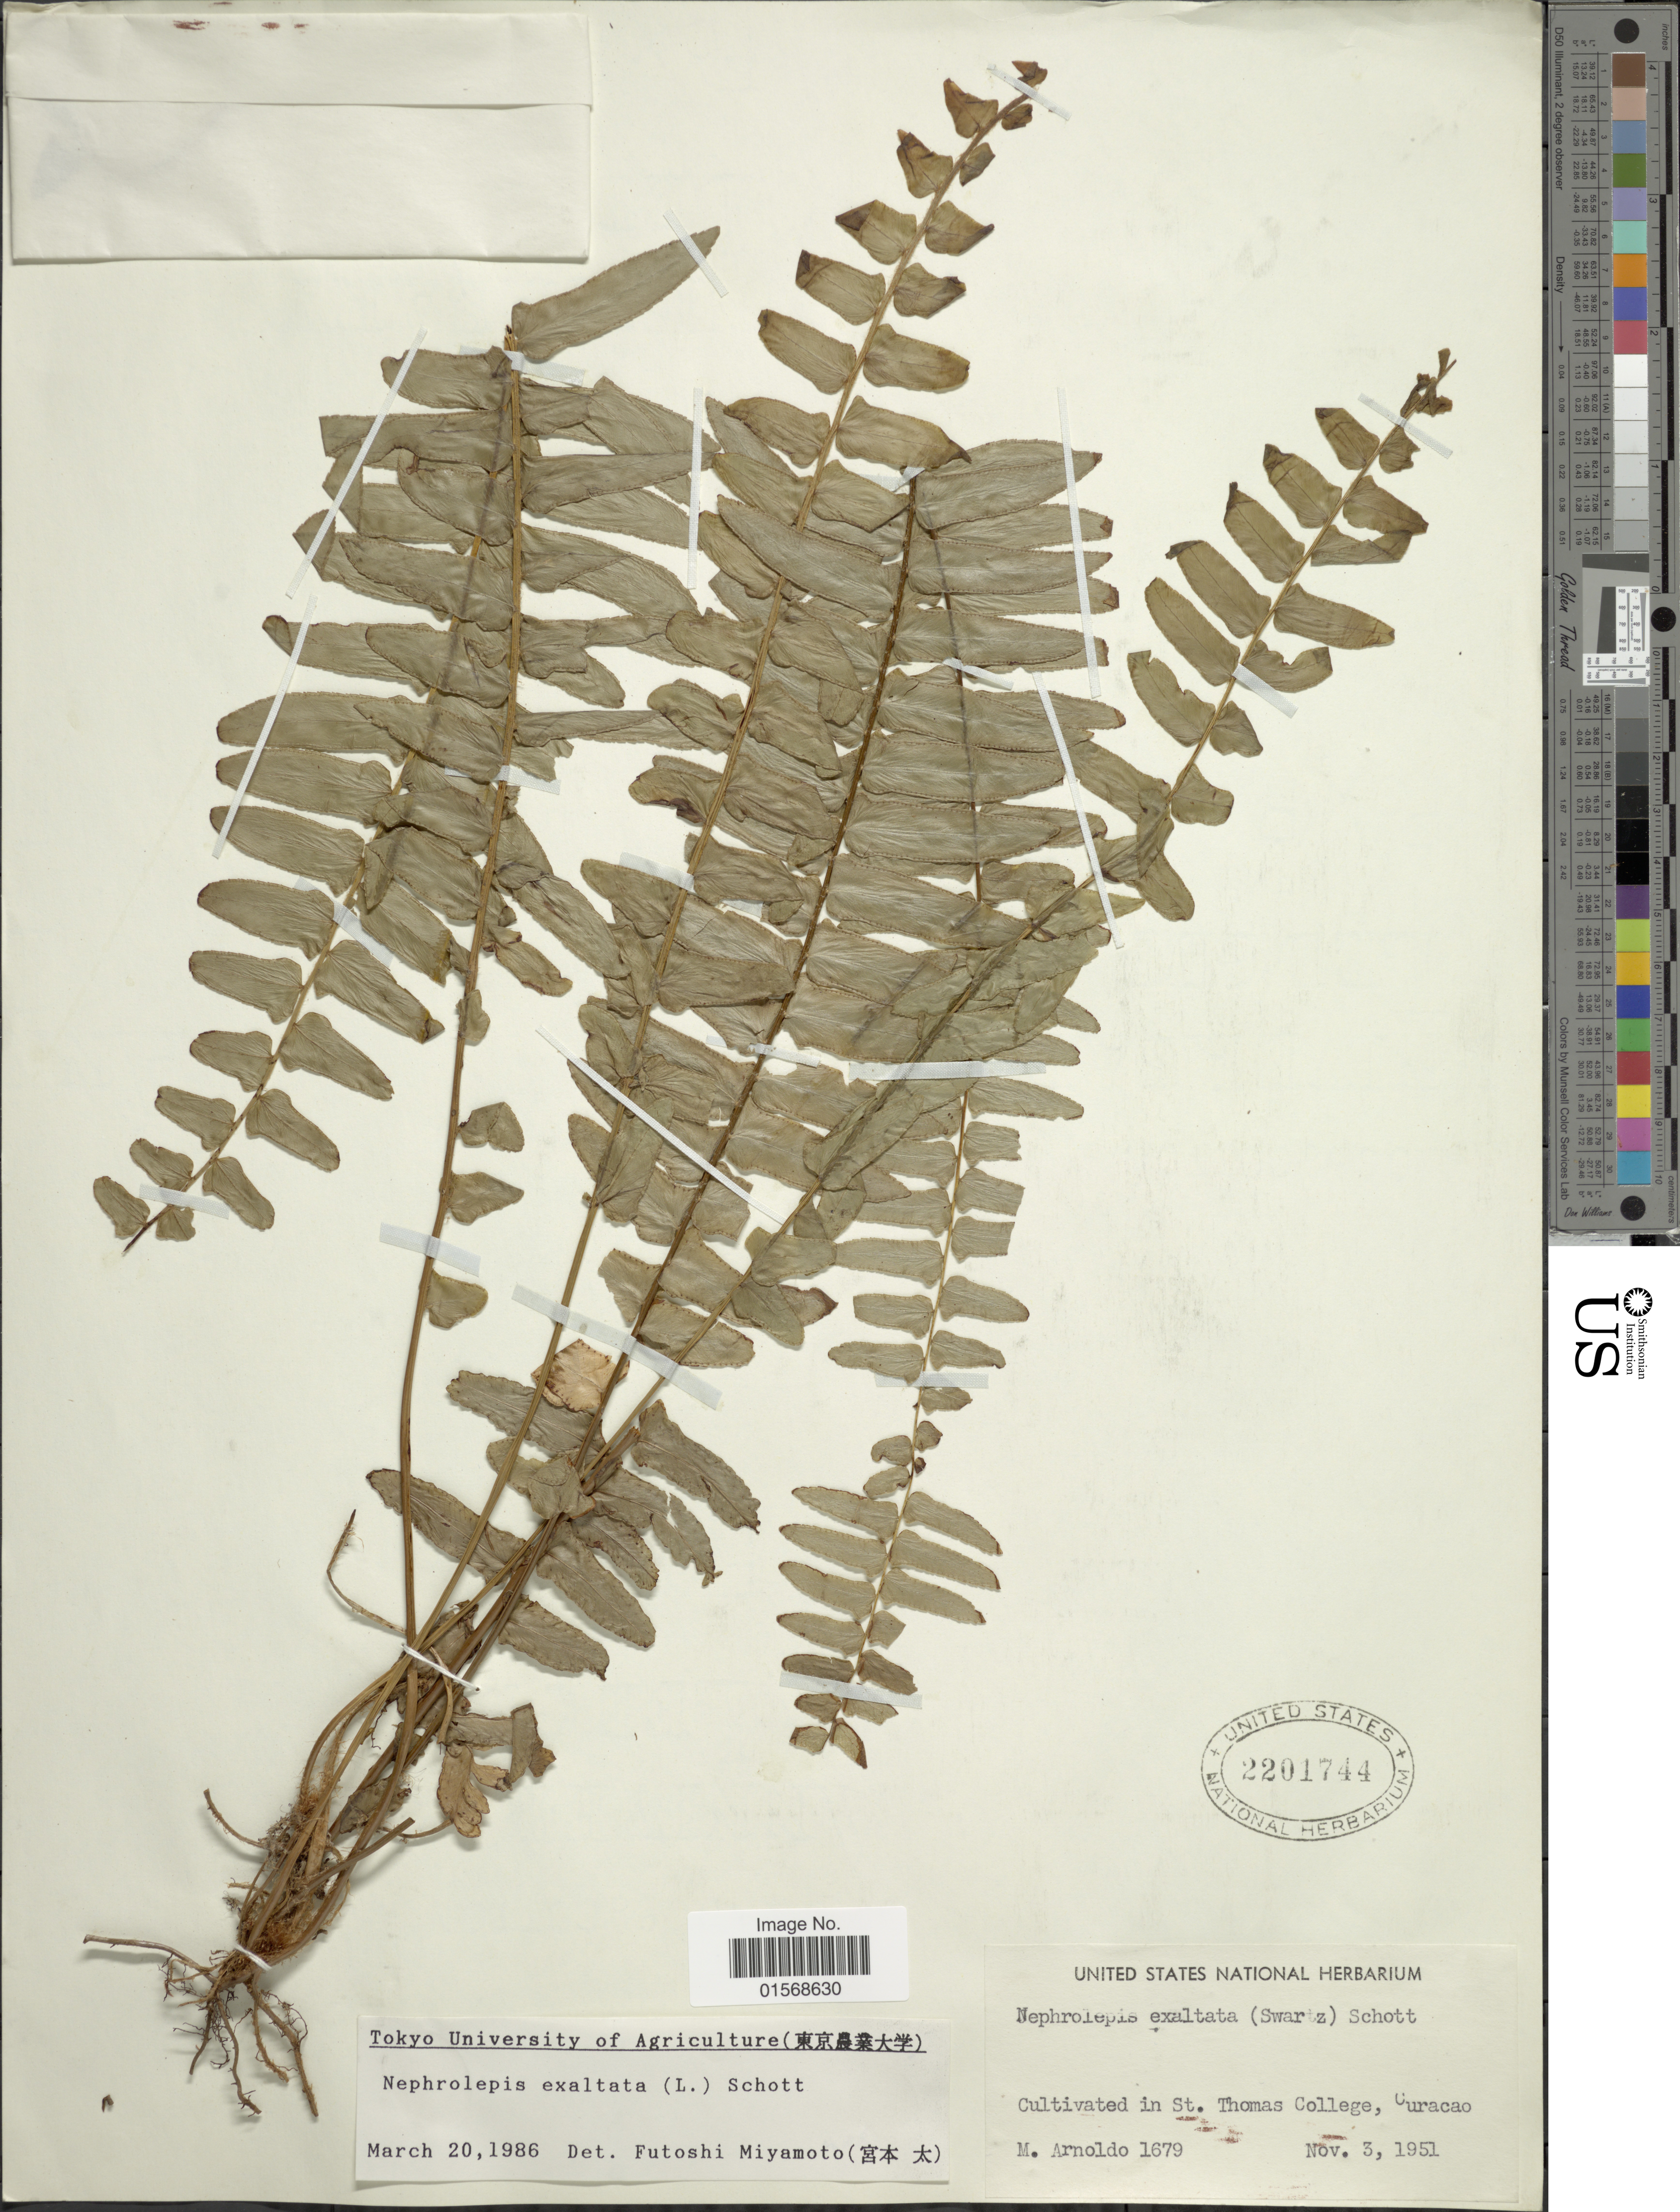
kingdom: Plantae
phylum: Tracheophyta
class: Polypodiopsida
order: Polypodiales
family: Nephrolepidaceae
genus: Nephrolepis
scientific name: Nephrolepis exaltata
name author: (L.) Schott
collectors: N. Arnoldo-Broeders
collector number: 1679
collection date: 1951-11-03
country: Curaçao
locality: St. Thomas College, Curacao.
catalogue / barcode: US 2201744